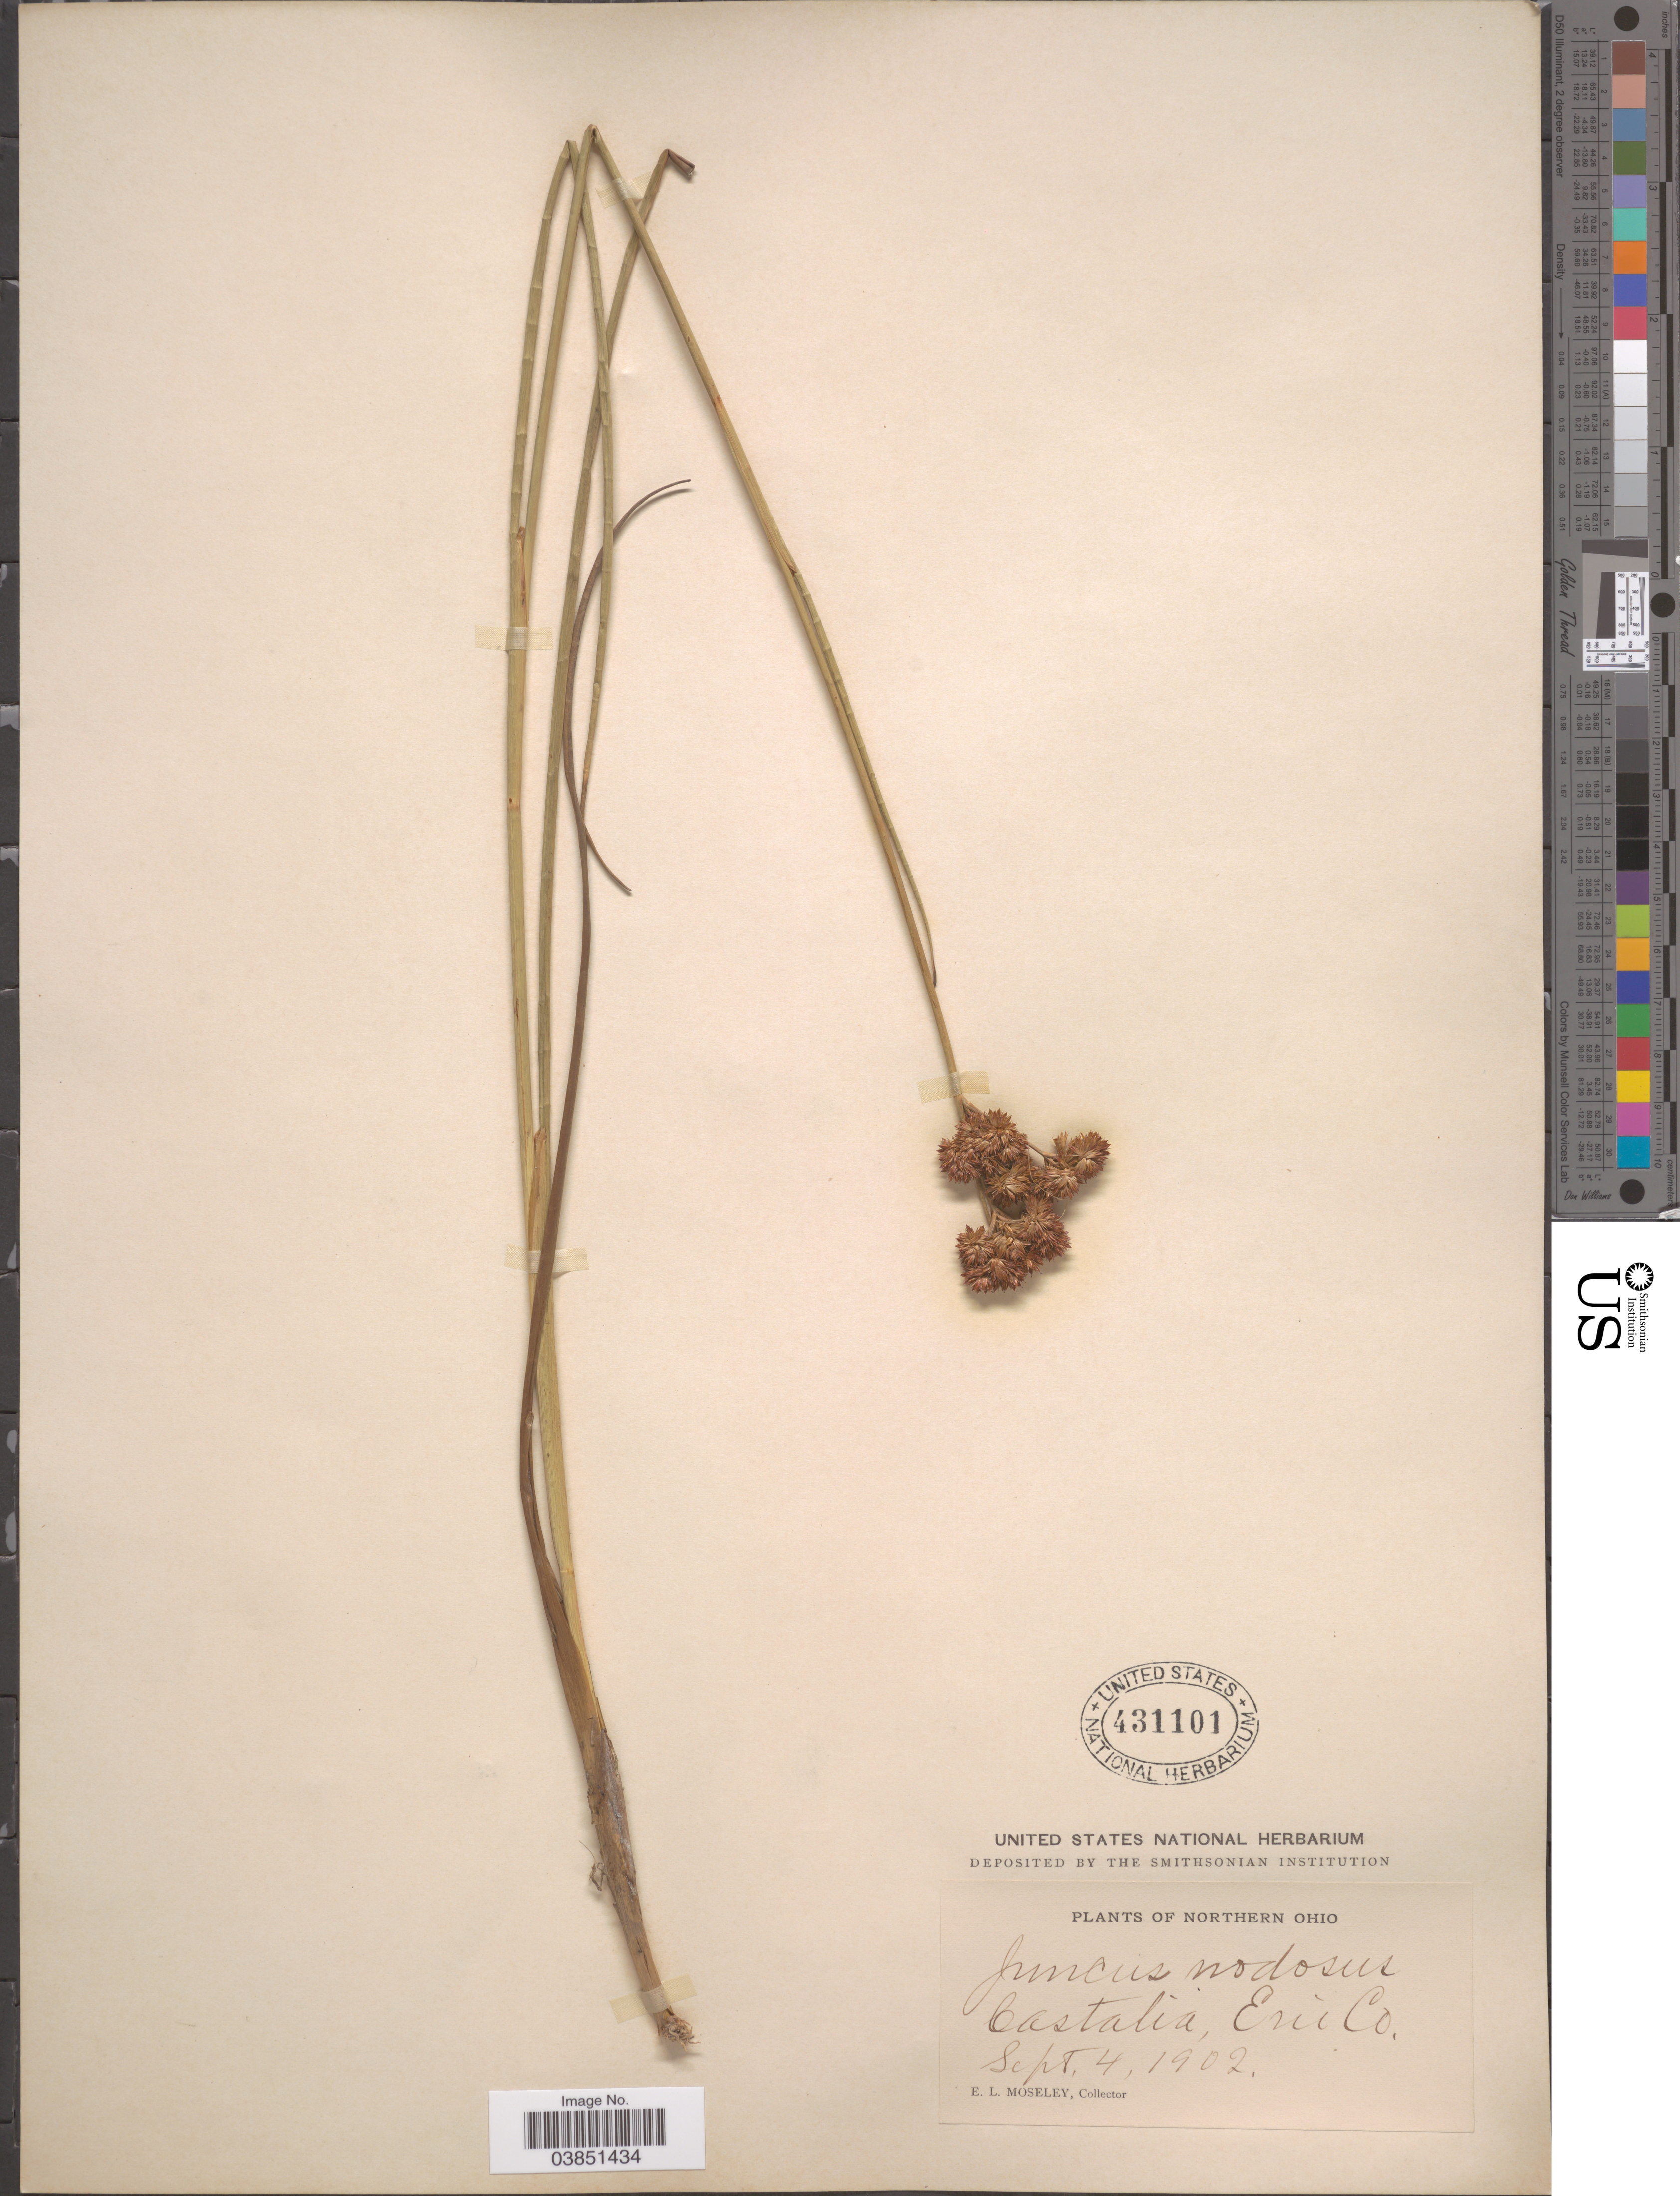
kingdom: Plantae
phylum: Tracheophyta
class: Liliopsida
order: Poales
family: Juncaceae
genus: Juncus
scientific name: Juncus canadensis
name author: J. Gay ex Laharpe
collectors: E. Moseley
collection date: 1902-09-04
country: United States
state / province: Ohio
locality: Northern Ohio. Castalia, Erie Co.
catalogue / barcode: US 431101